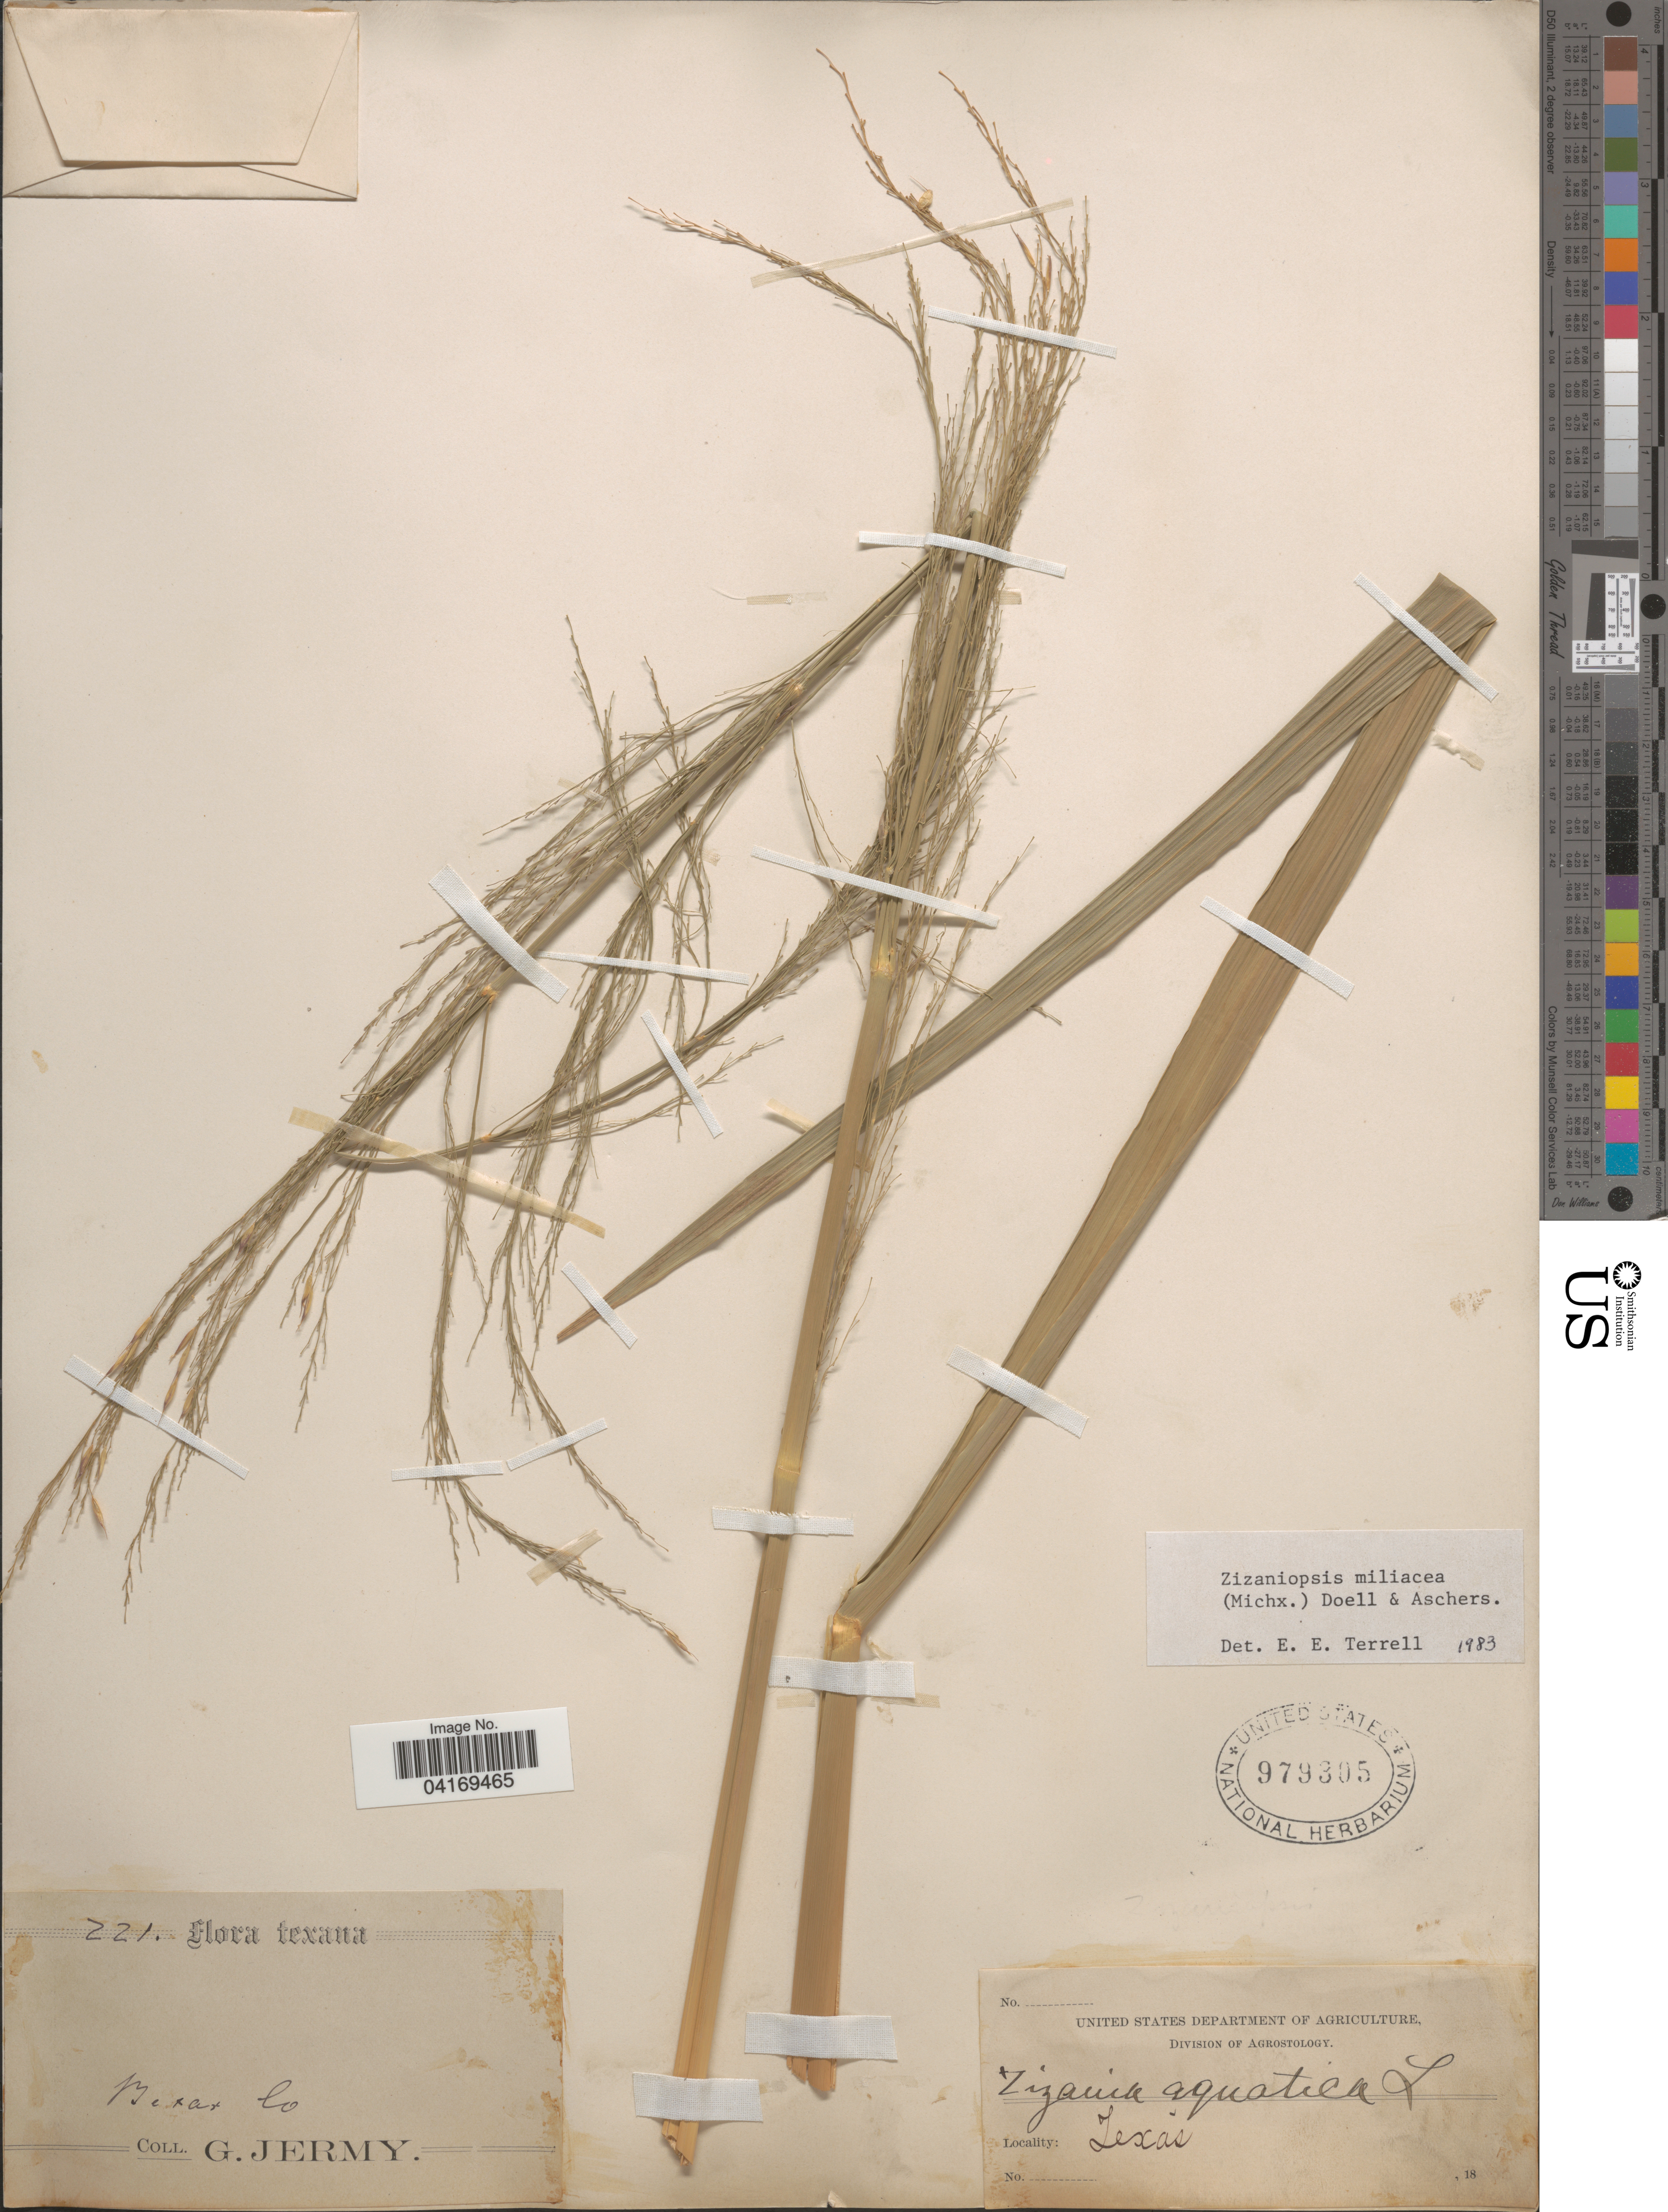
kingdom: Plantae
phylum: Tracheophyta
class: Liliopsida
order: Poales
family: Poaceae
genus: Zizaniopsis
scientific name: Zizaniopsis miliacea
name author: (Michx.) Döll & Asch.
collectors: G. Jermy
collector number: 221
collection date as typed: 18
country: United States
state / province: Texas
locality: Bexar Co.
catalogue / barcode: US 979305